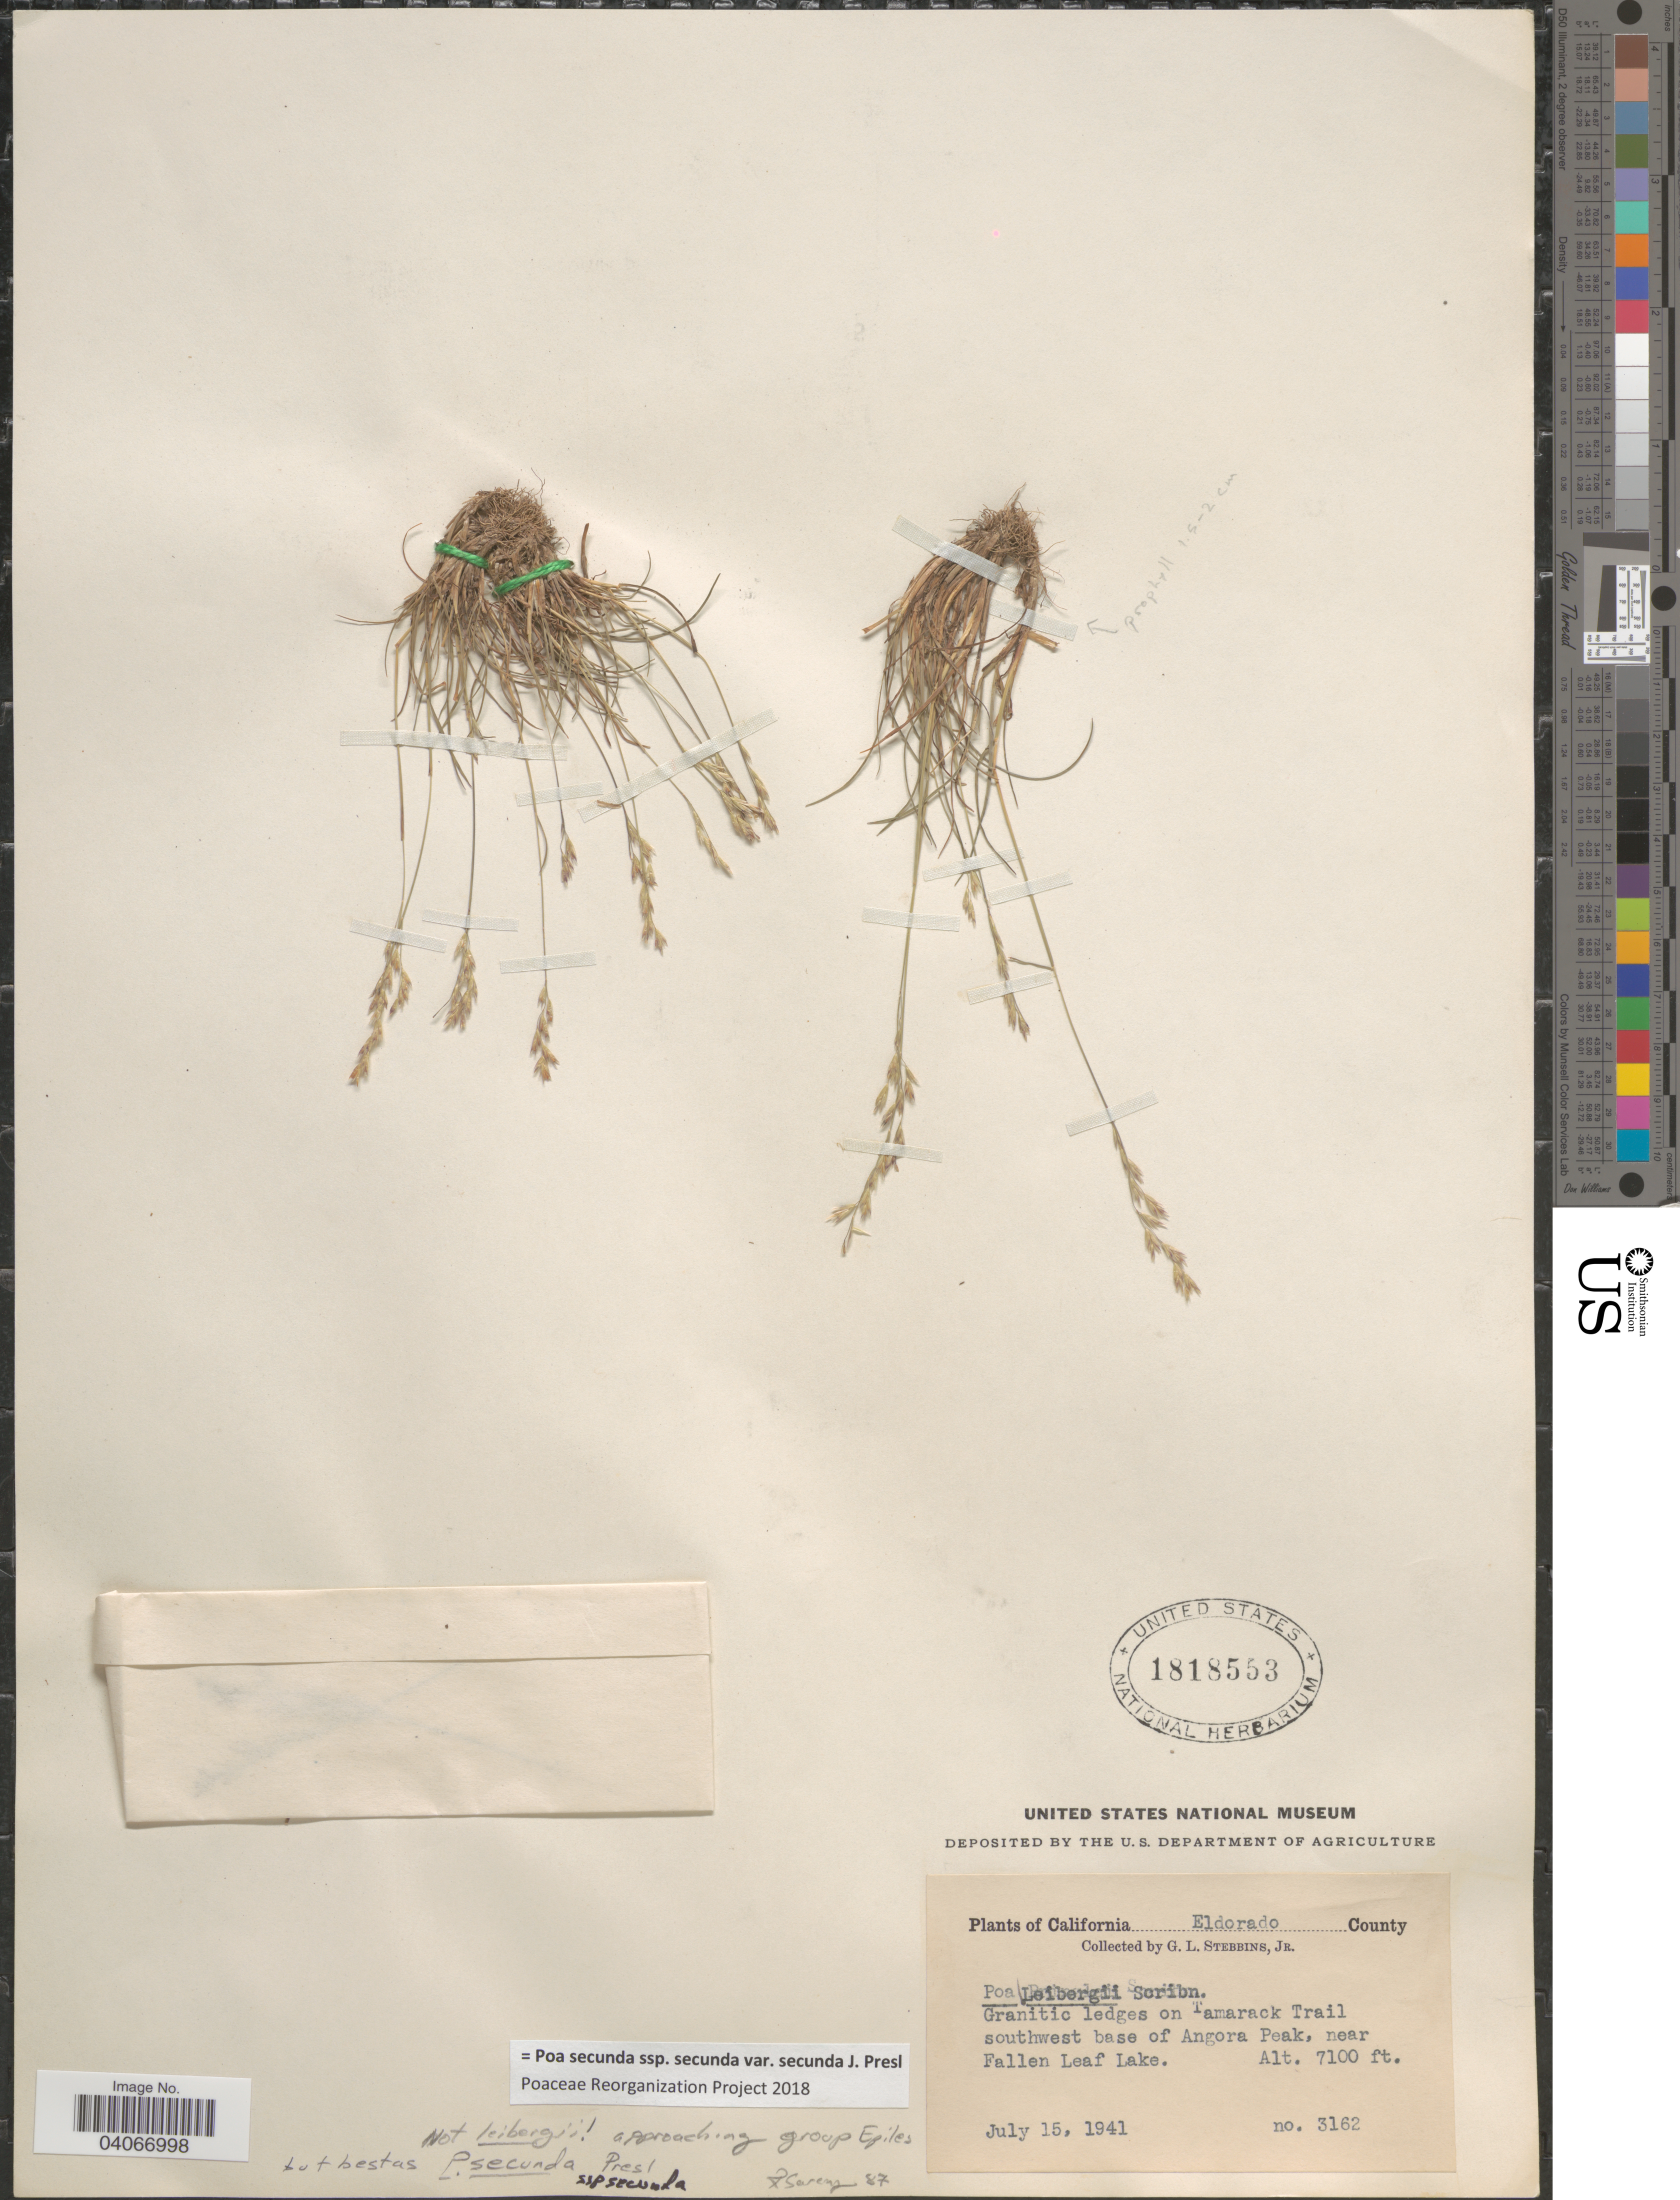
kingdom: Plantae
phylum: Tracheophyta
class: Liliopsida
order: Poales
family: Poaceae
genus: Poa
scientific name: Poa secunda subsp. secunda var. secunda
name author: J. Presl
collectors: G. L. Stebbins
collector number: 3162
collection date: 1941-07-15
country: United States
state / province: California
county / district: El Dorado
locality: Eldorado County. Granitic ledges on Tamarack Trail southwest base of Angora Peak, near Fallen Leaf Lake.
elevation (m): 2164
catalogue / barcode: US 1818553